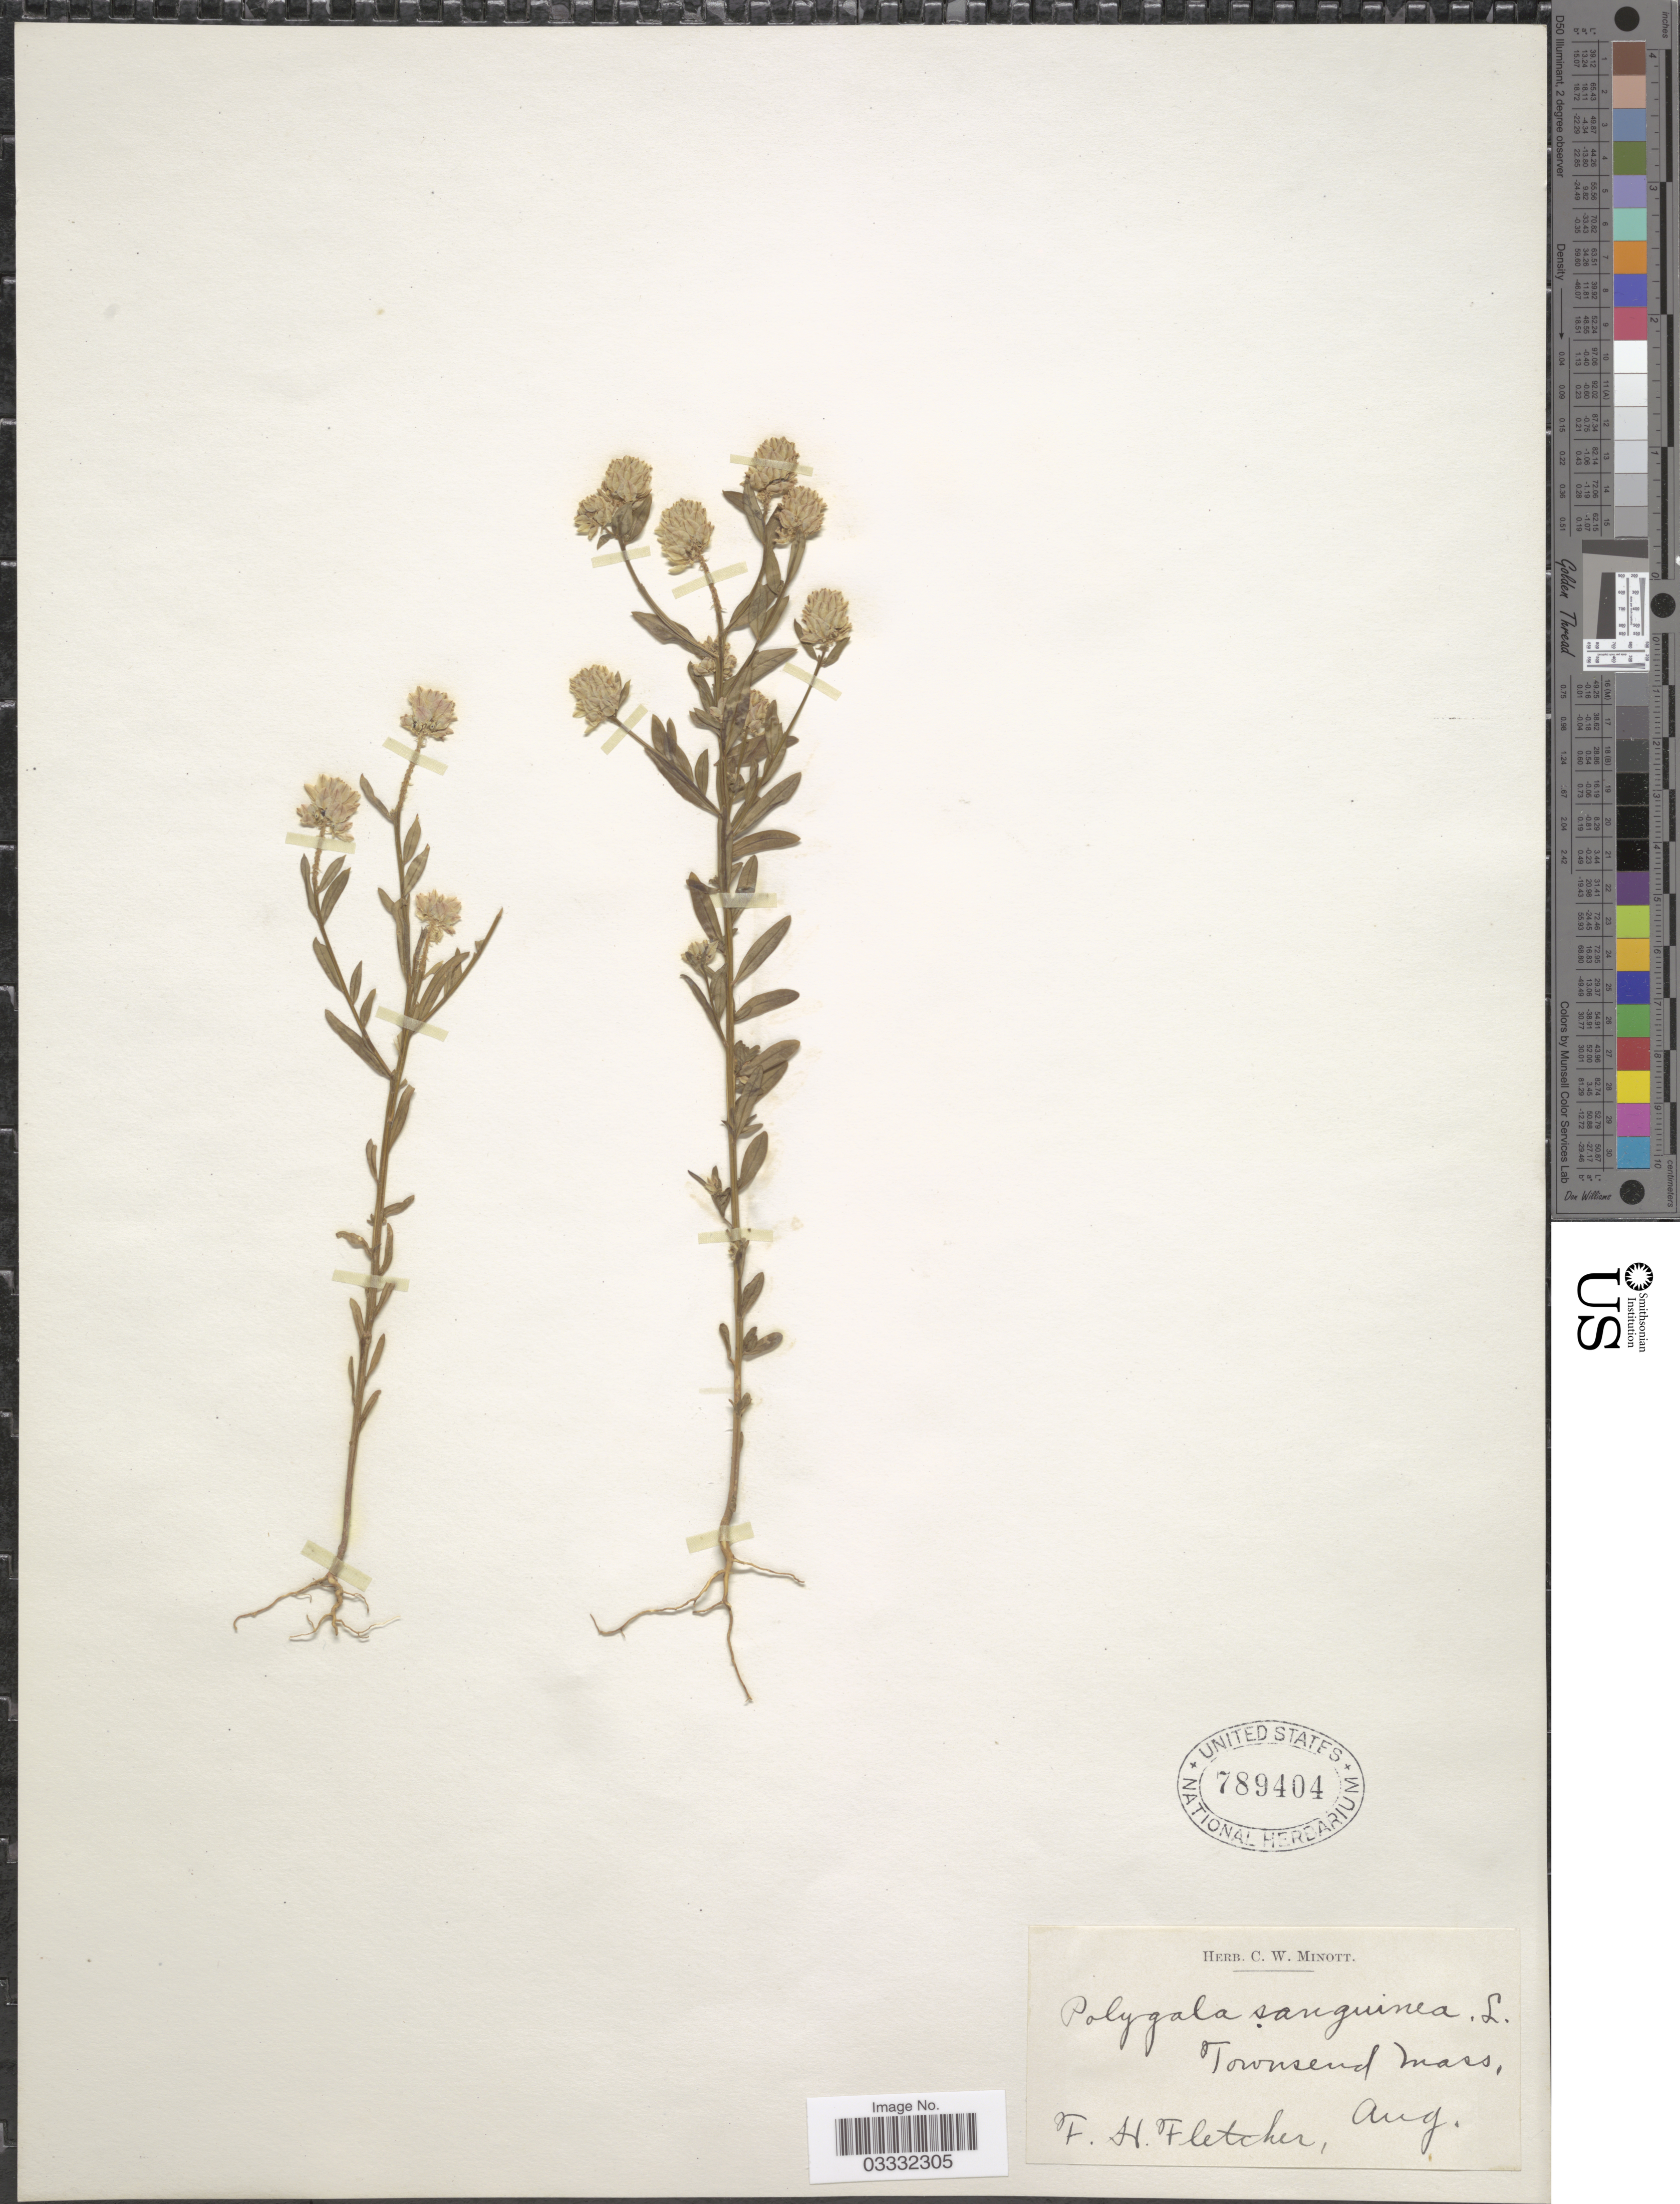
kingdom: Plantae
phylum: Tracheophyta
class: Magnoliopsida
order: Fabales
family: Polygalaceae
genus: Polygala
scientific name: Polygala sanguinea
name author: L.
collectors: F. Fletcher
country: United States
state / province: Massachusetts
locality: Townsend.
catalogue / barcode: US 789404